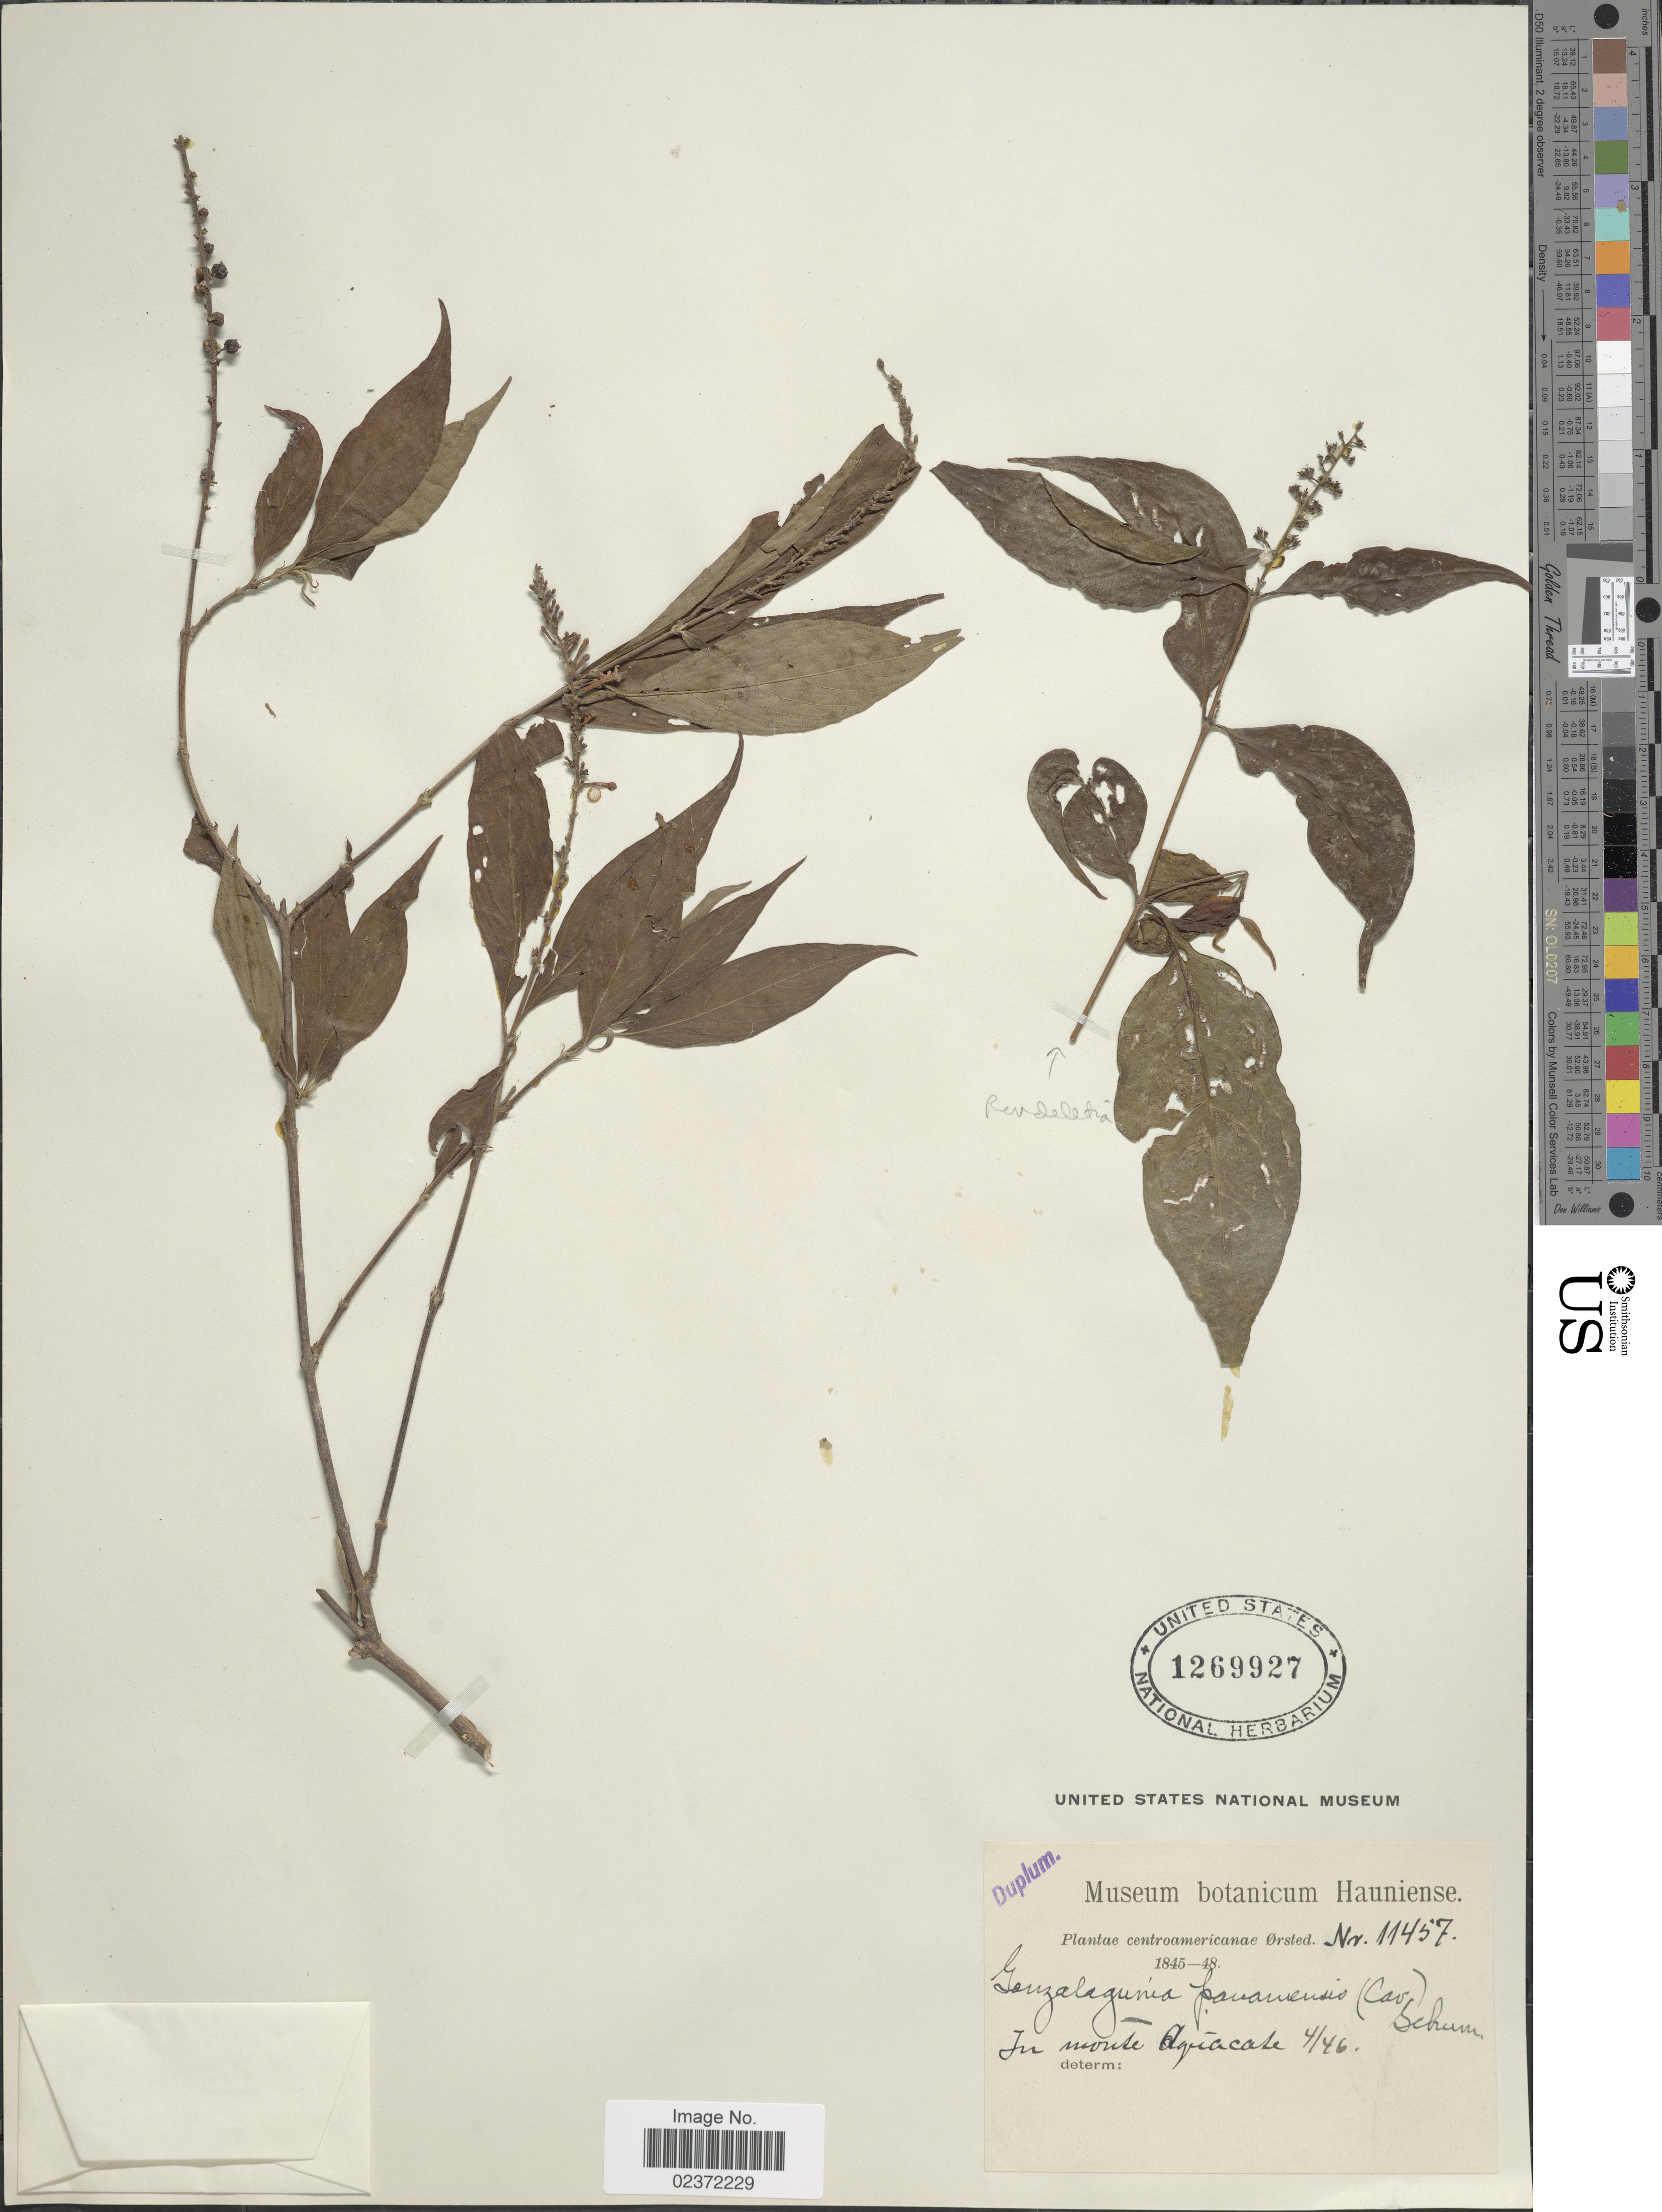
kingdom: Plantae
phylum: Tracheophyta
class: Magnoliopsida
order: Gentianales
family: Rubiaceae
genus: Gonzalagunia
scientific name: Gonzalagunia panamensis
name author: (Cav.) K. Schum.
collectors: Ørsted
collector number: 11457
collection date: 1846-04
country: Costa Rica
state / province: Alajuela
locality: Centroamericanae Orsted, in monte Aguacate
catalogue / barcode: US 1269927